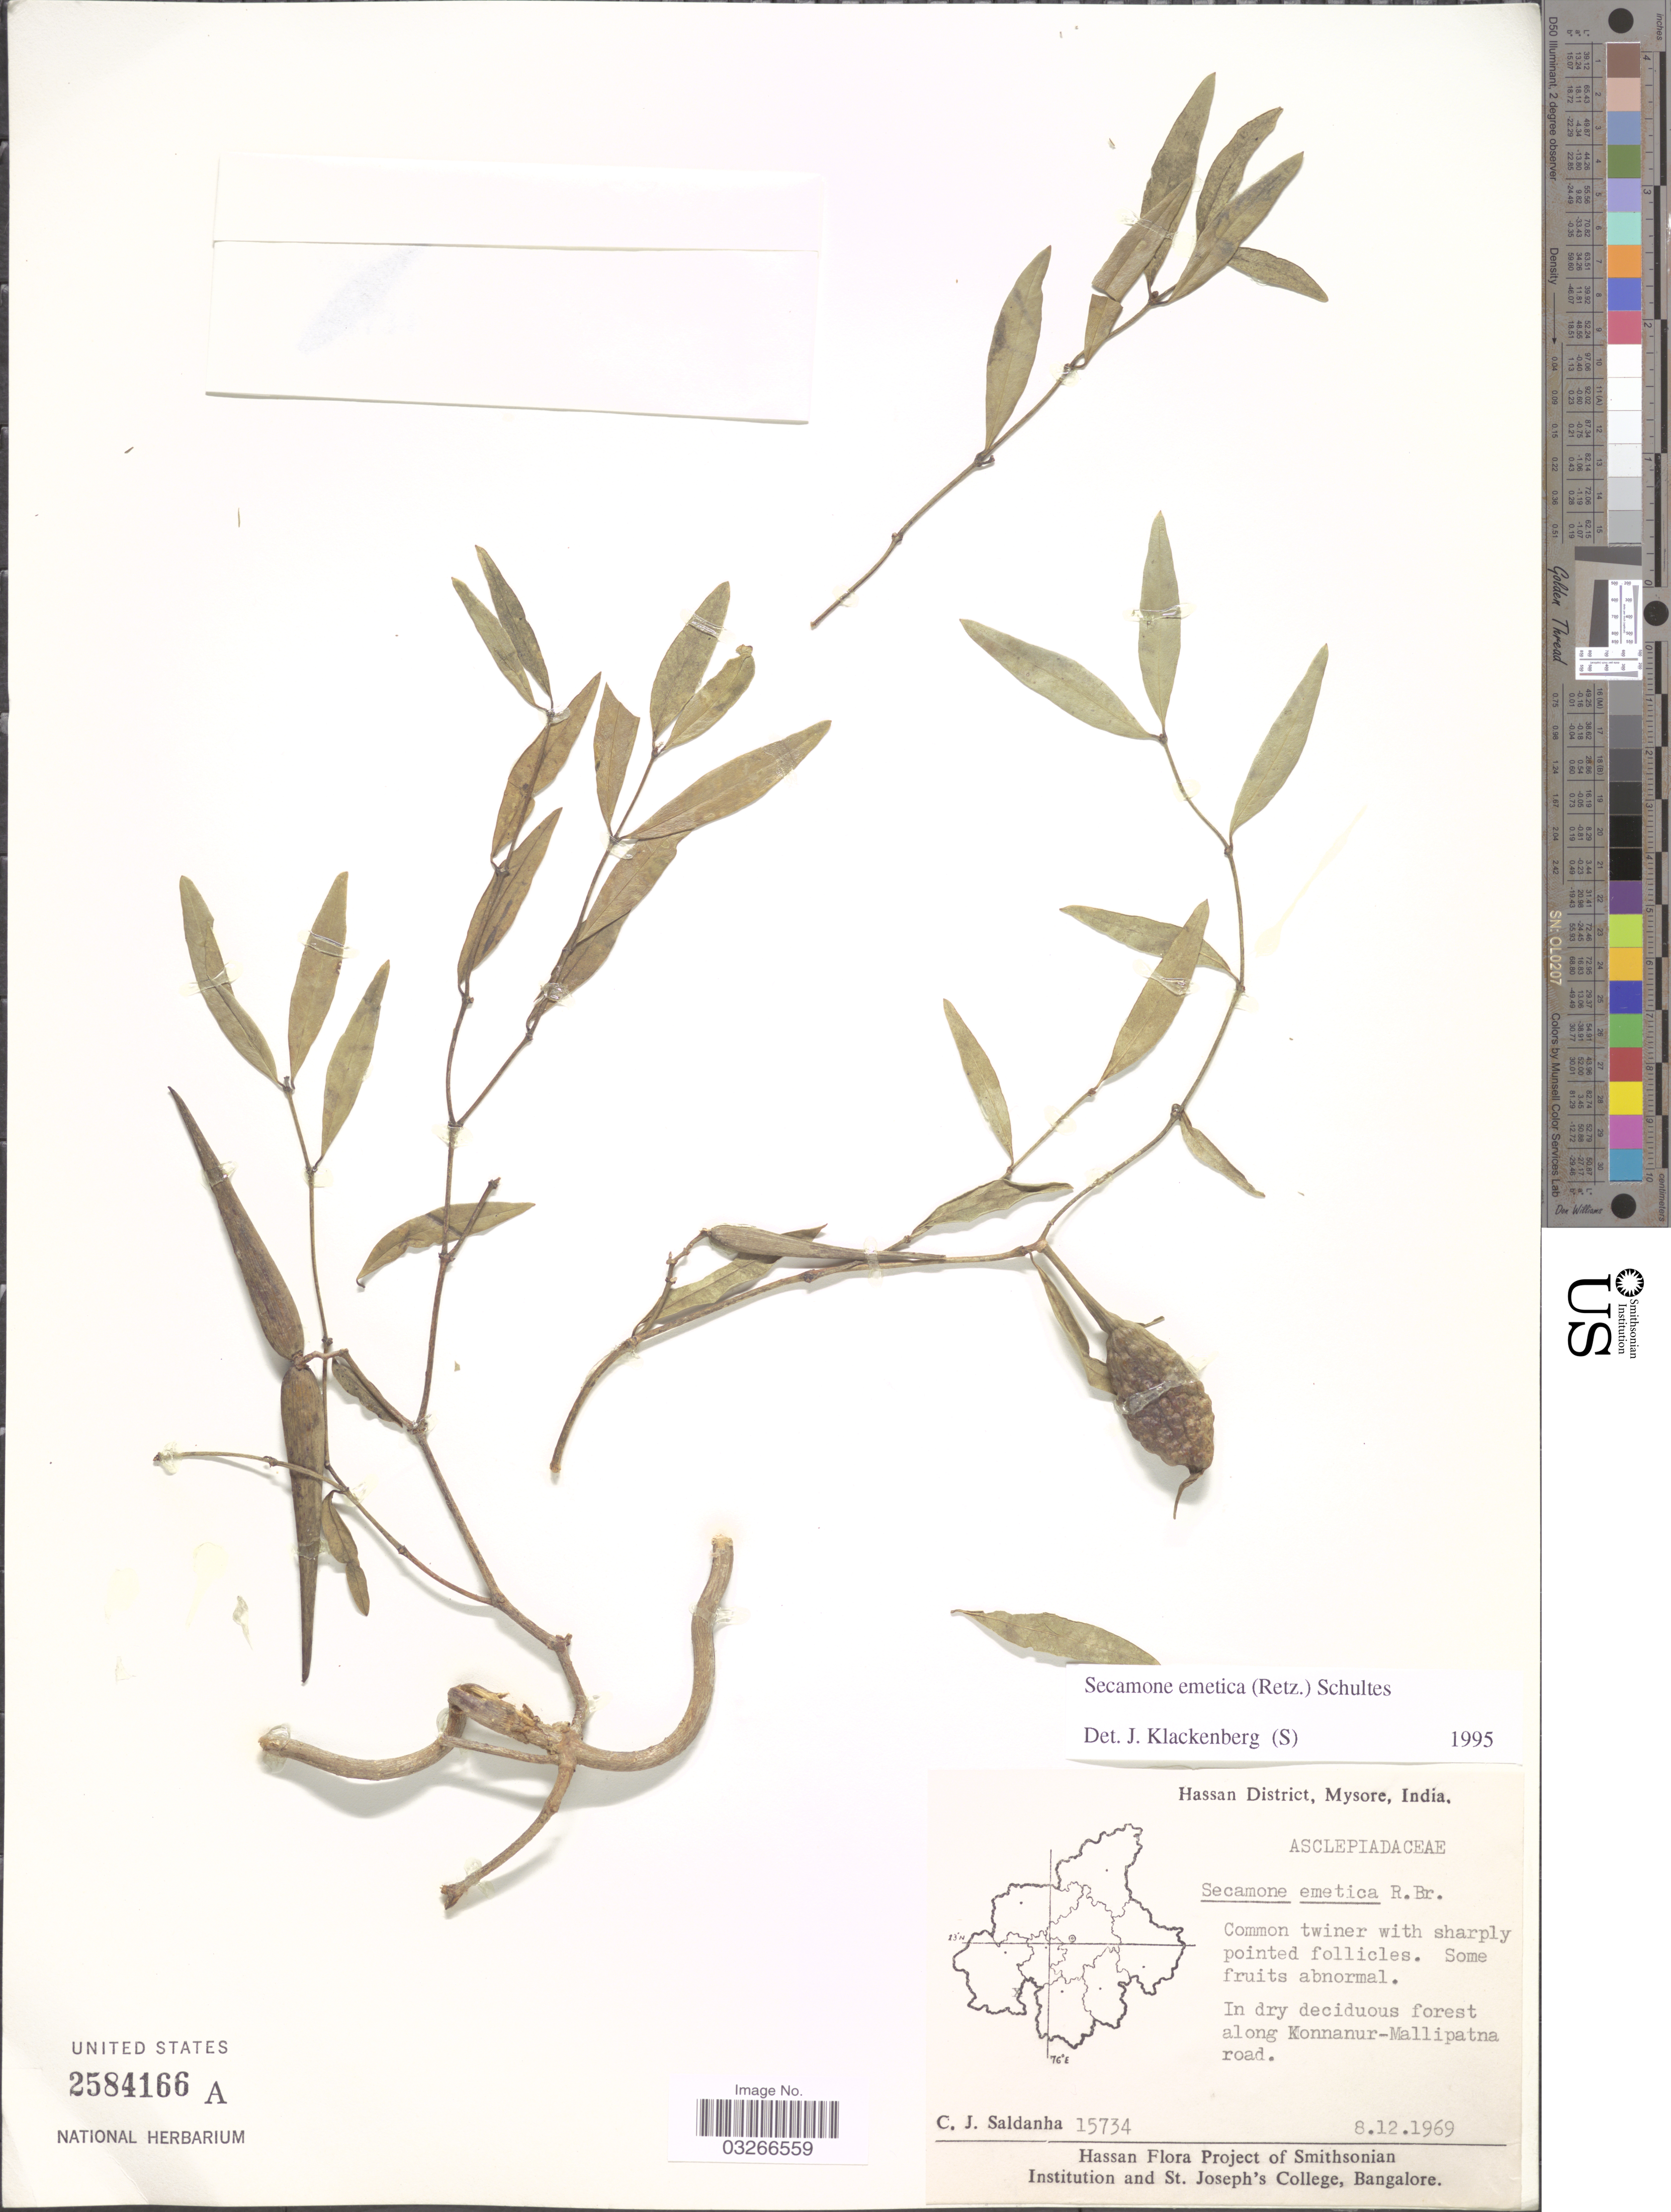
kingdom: Plantae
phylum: Tracheophyta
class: Magnoliopsida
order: Gentianales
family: Apocynaceae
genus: Secamone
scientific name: Secamone emetica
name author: (Retz.) R. Br. ex Schult.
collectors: C. J. Saldanha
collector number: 15734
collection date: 1969-12-08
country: India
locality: Hassan District, Mysore. In dry deciduous forest along Monnanur-Mallipatna road.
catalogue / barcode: US 2584166A